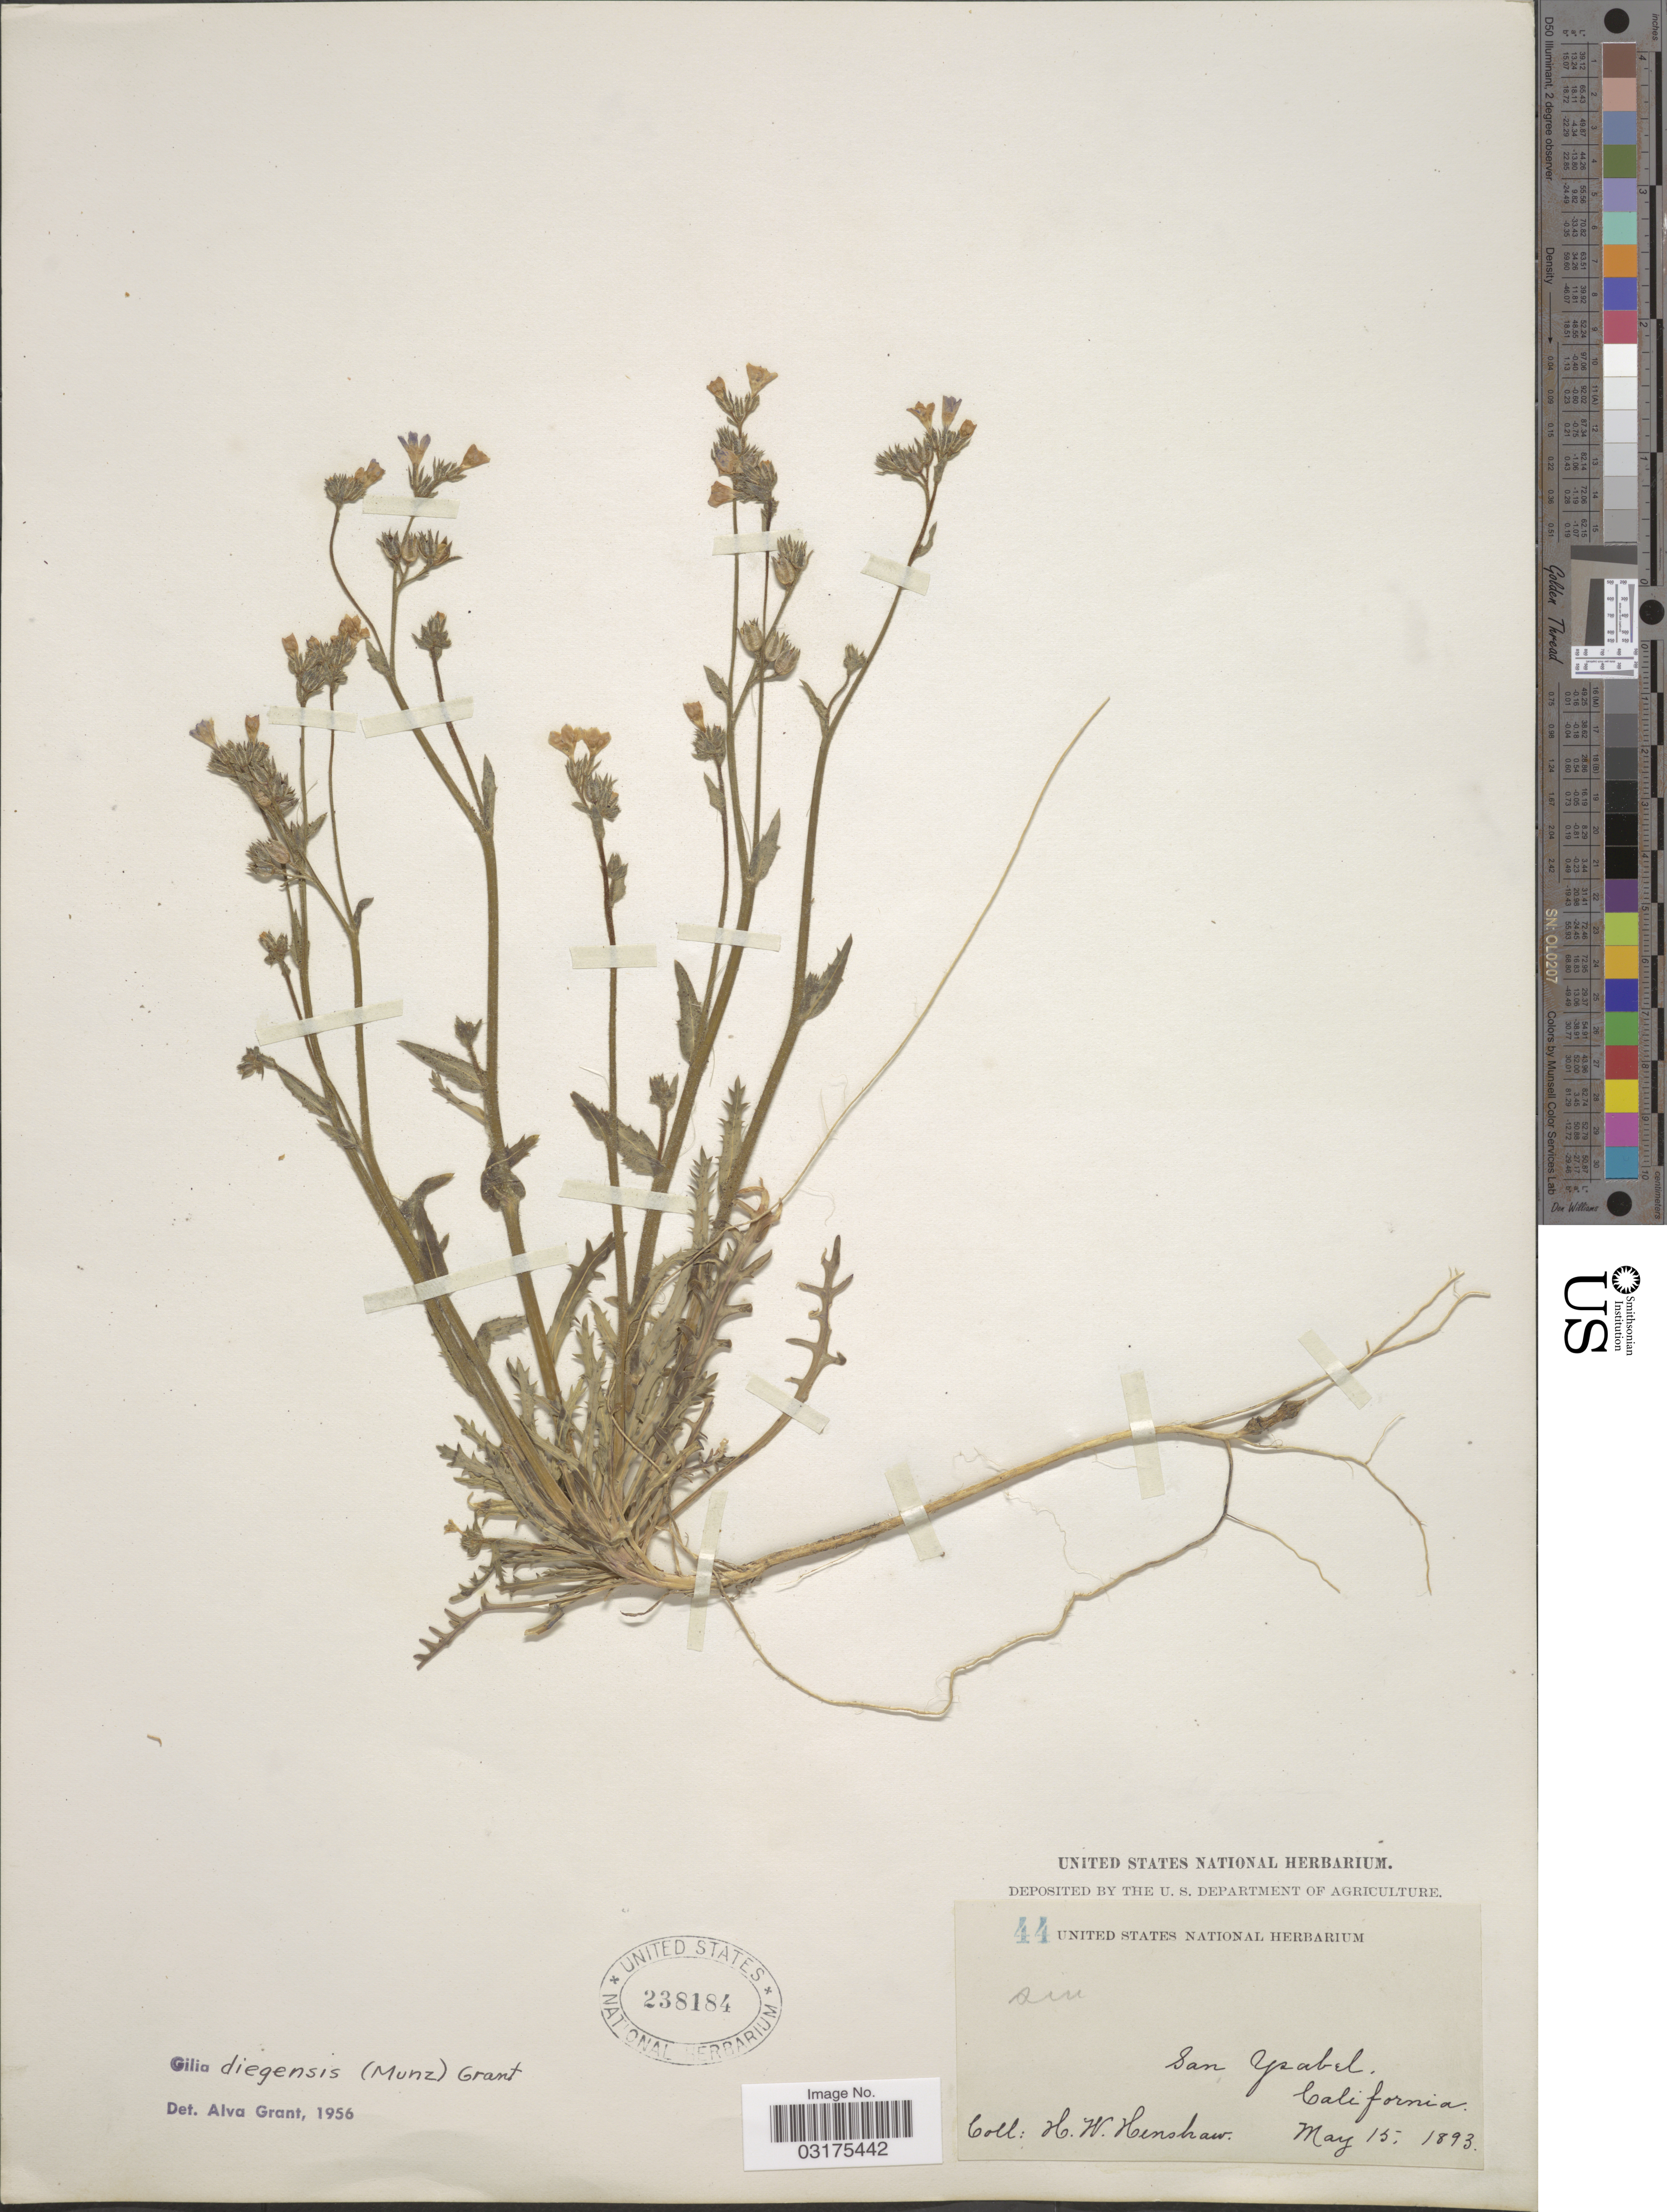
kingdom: Plantae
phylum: Tracheophyta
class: Magnoliopsida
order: Ericales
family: Polemoniaceae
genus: Gilia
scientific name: Gilia diegensis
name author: (Munz) A.D. Grant & V.E. Grant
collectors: H. Henshaw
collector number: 44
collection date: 1893-05-15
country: United States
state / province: California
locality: San Ysabel, California.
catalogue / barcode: US 238184